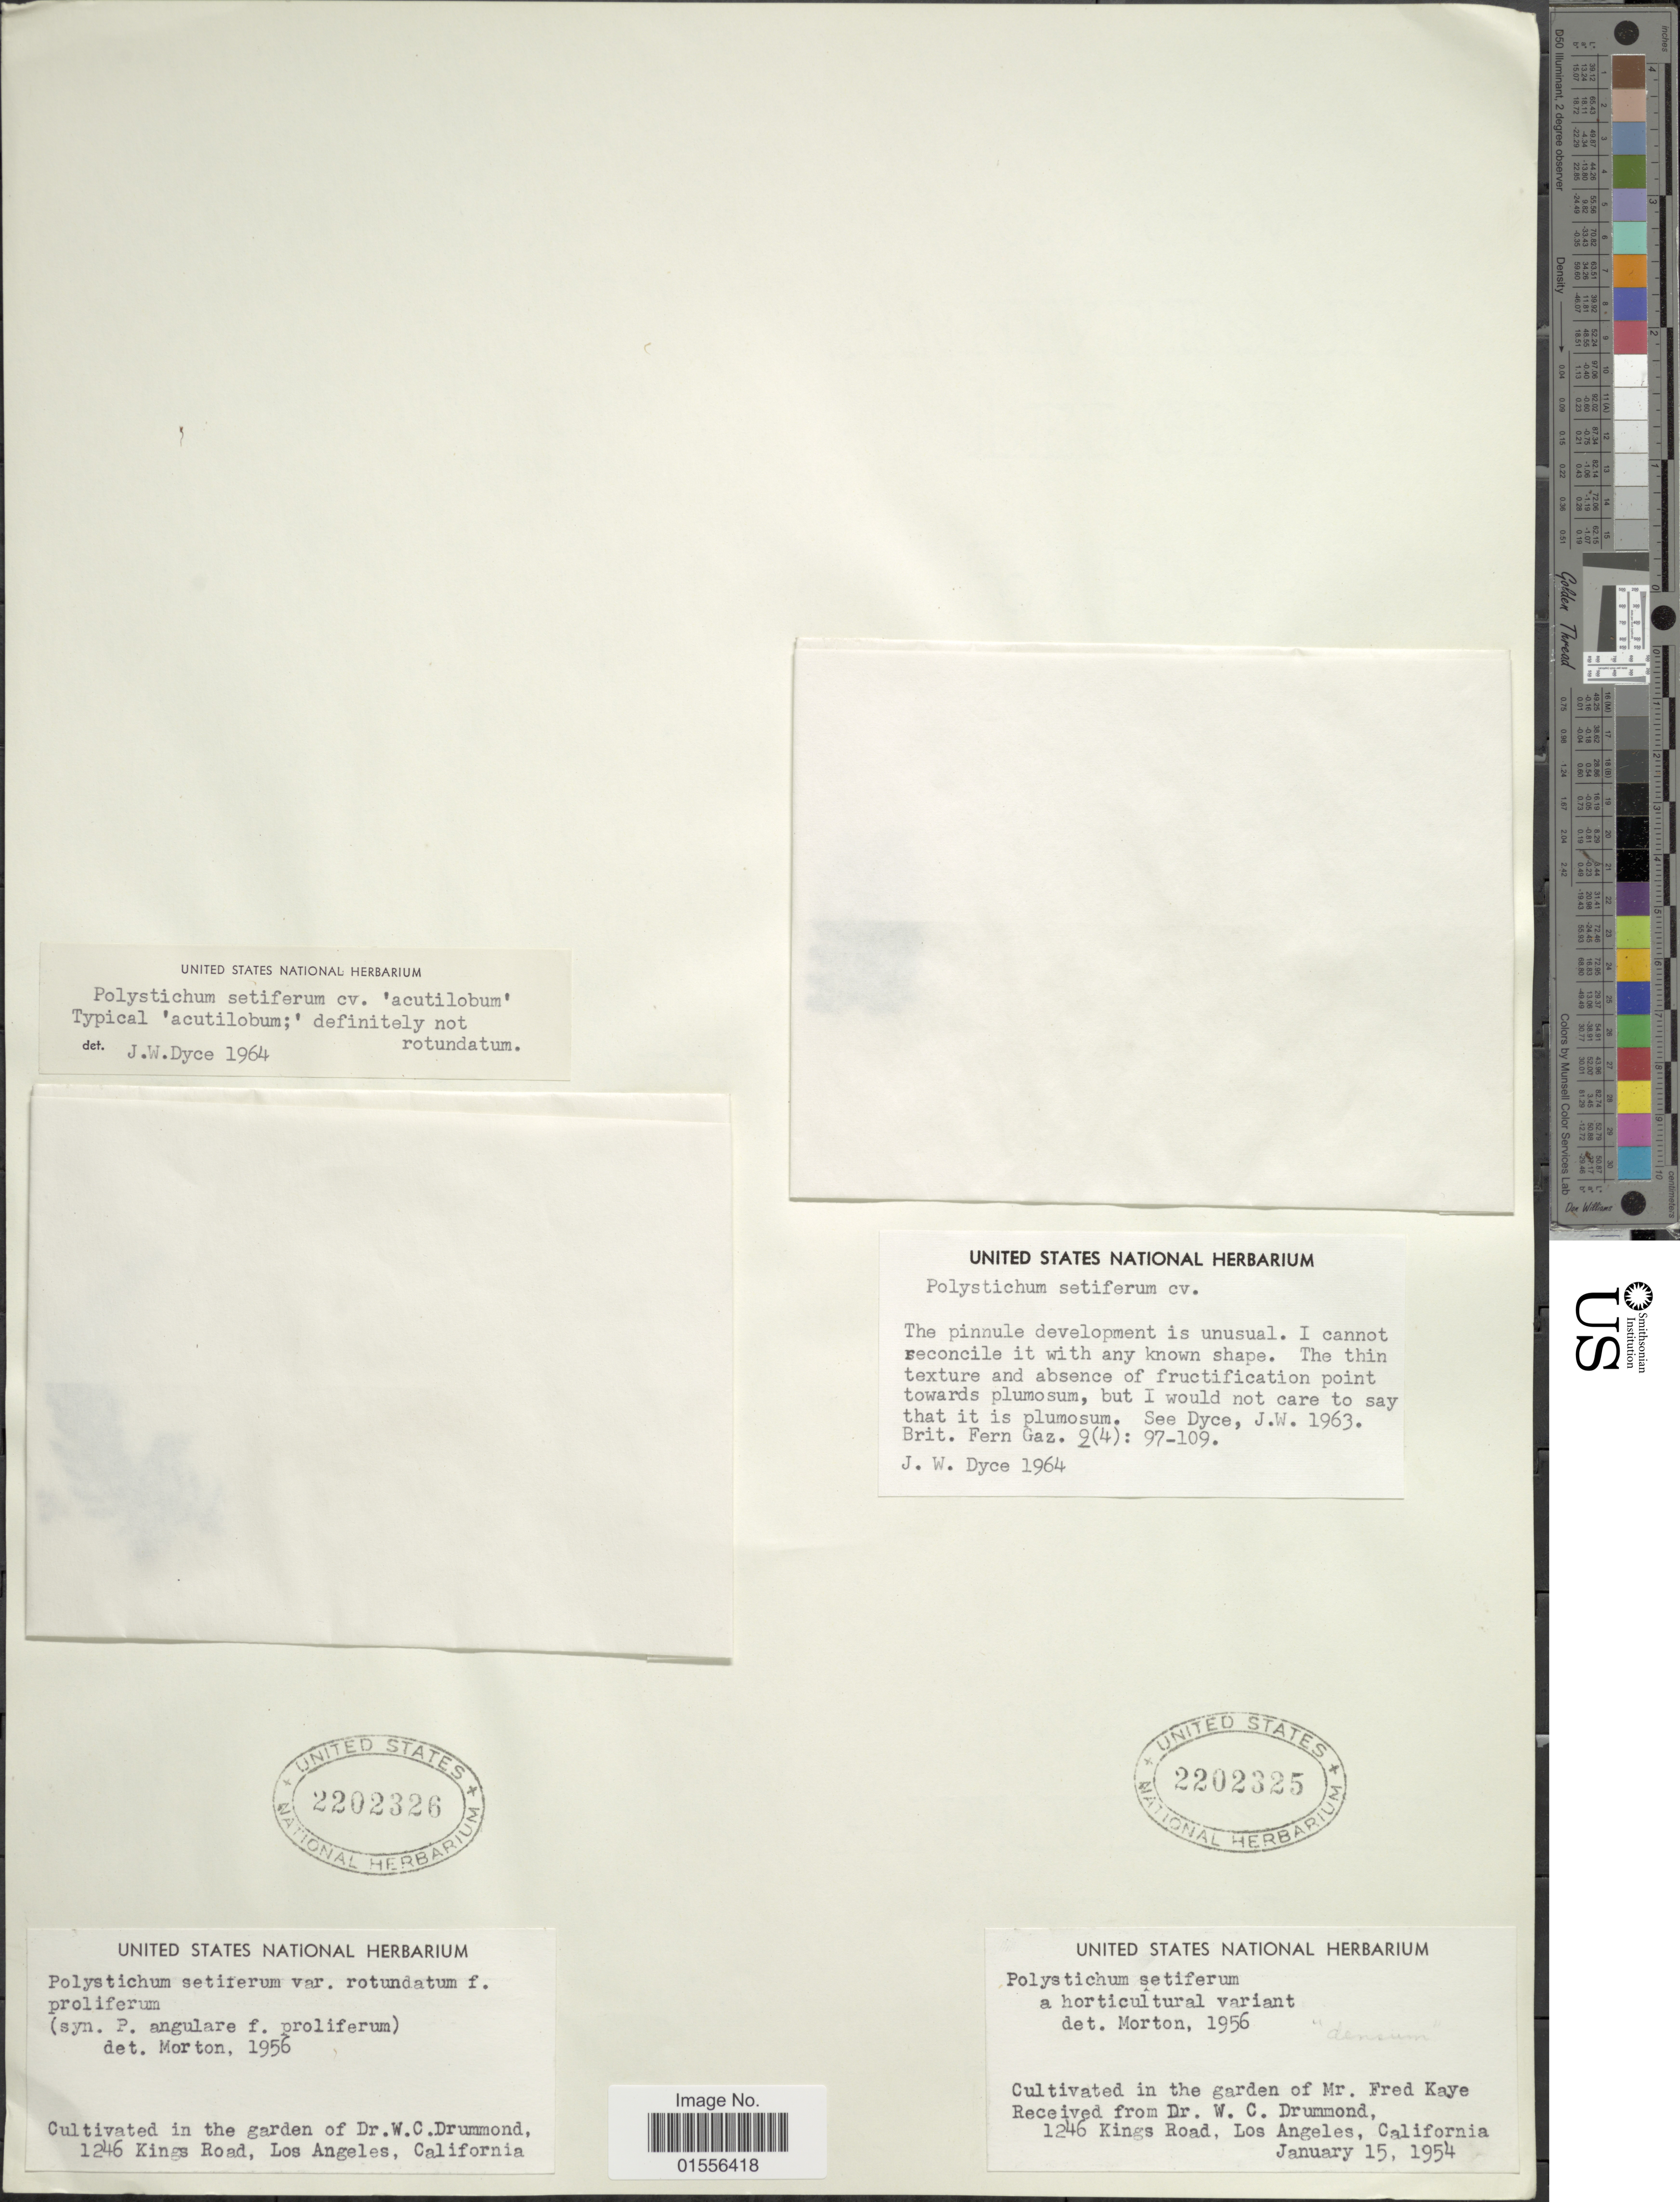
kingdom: Plantae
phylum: Tracheophyta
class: Polypodiopsida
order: Polypodiales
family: Dryopteridaceae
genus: Polystichum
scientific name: Polystichum setiferum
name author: (Forssk.) Moore ex Woynar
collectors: W. Drummond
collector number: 1246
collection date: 1954-01-15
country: United States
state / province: California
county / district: Los Angeles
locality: In the garden Kings Road, Los Angeles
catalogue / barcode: US 2202325-2